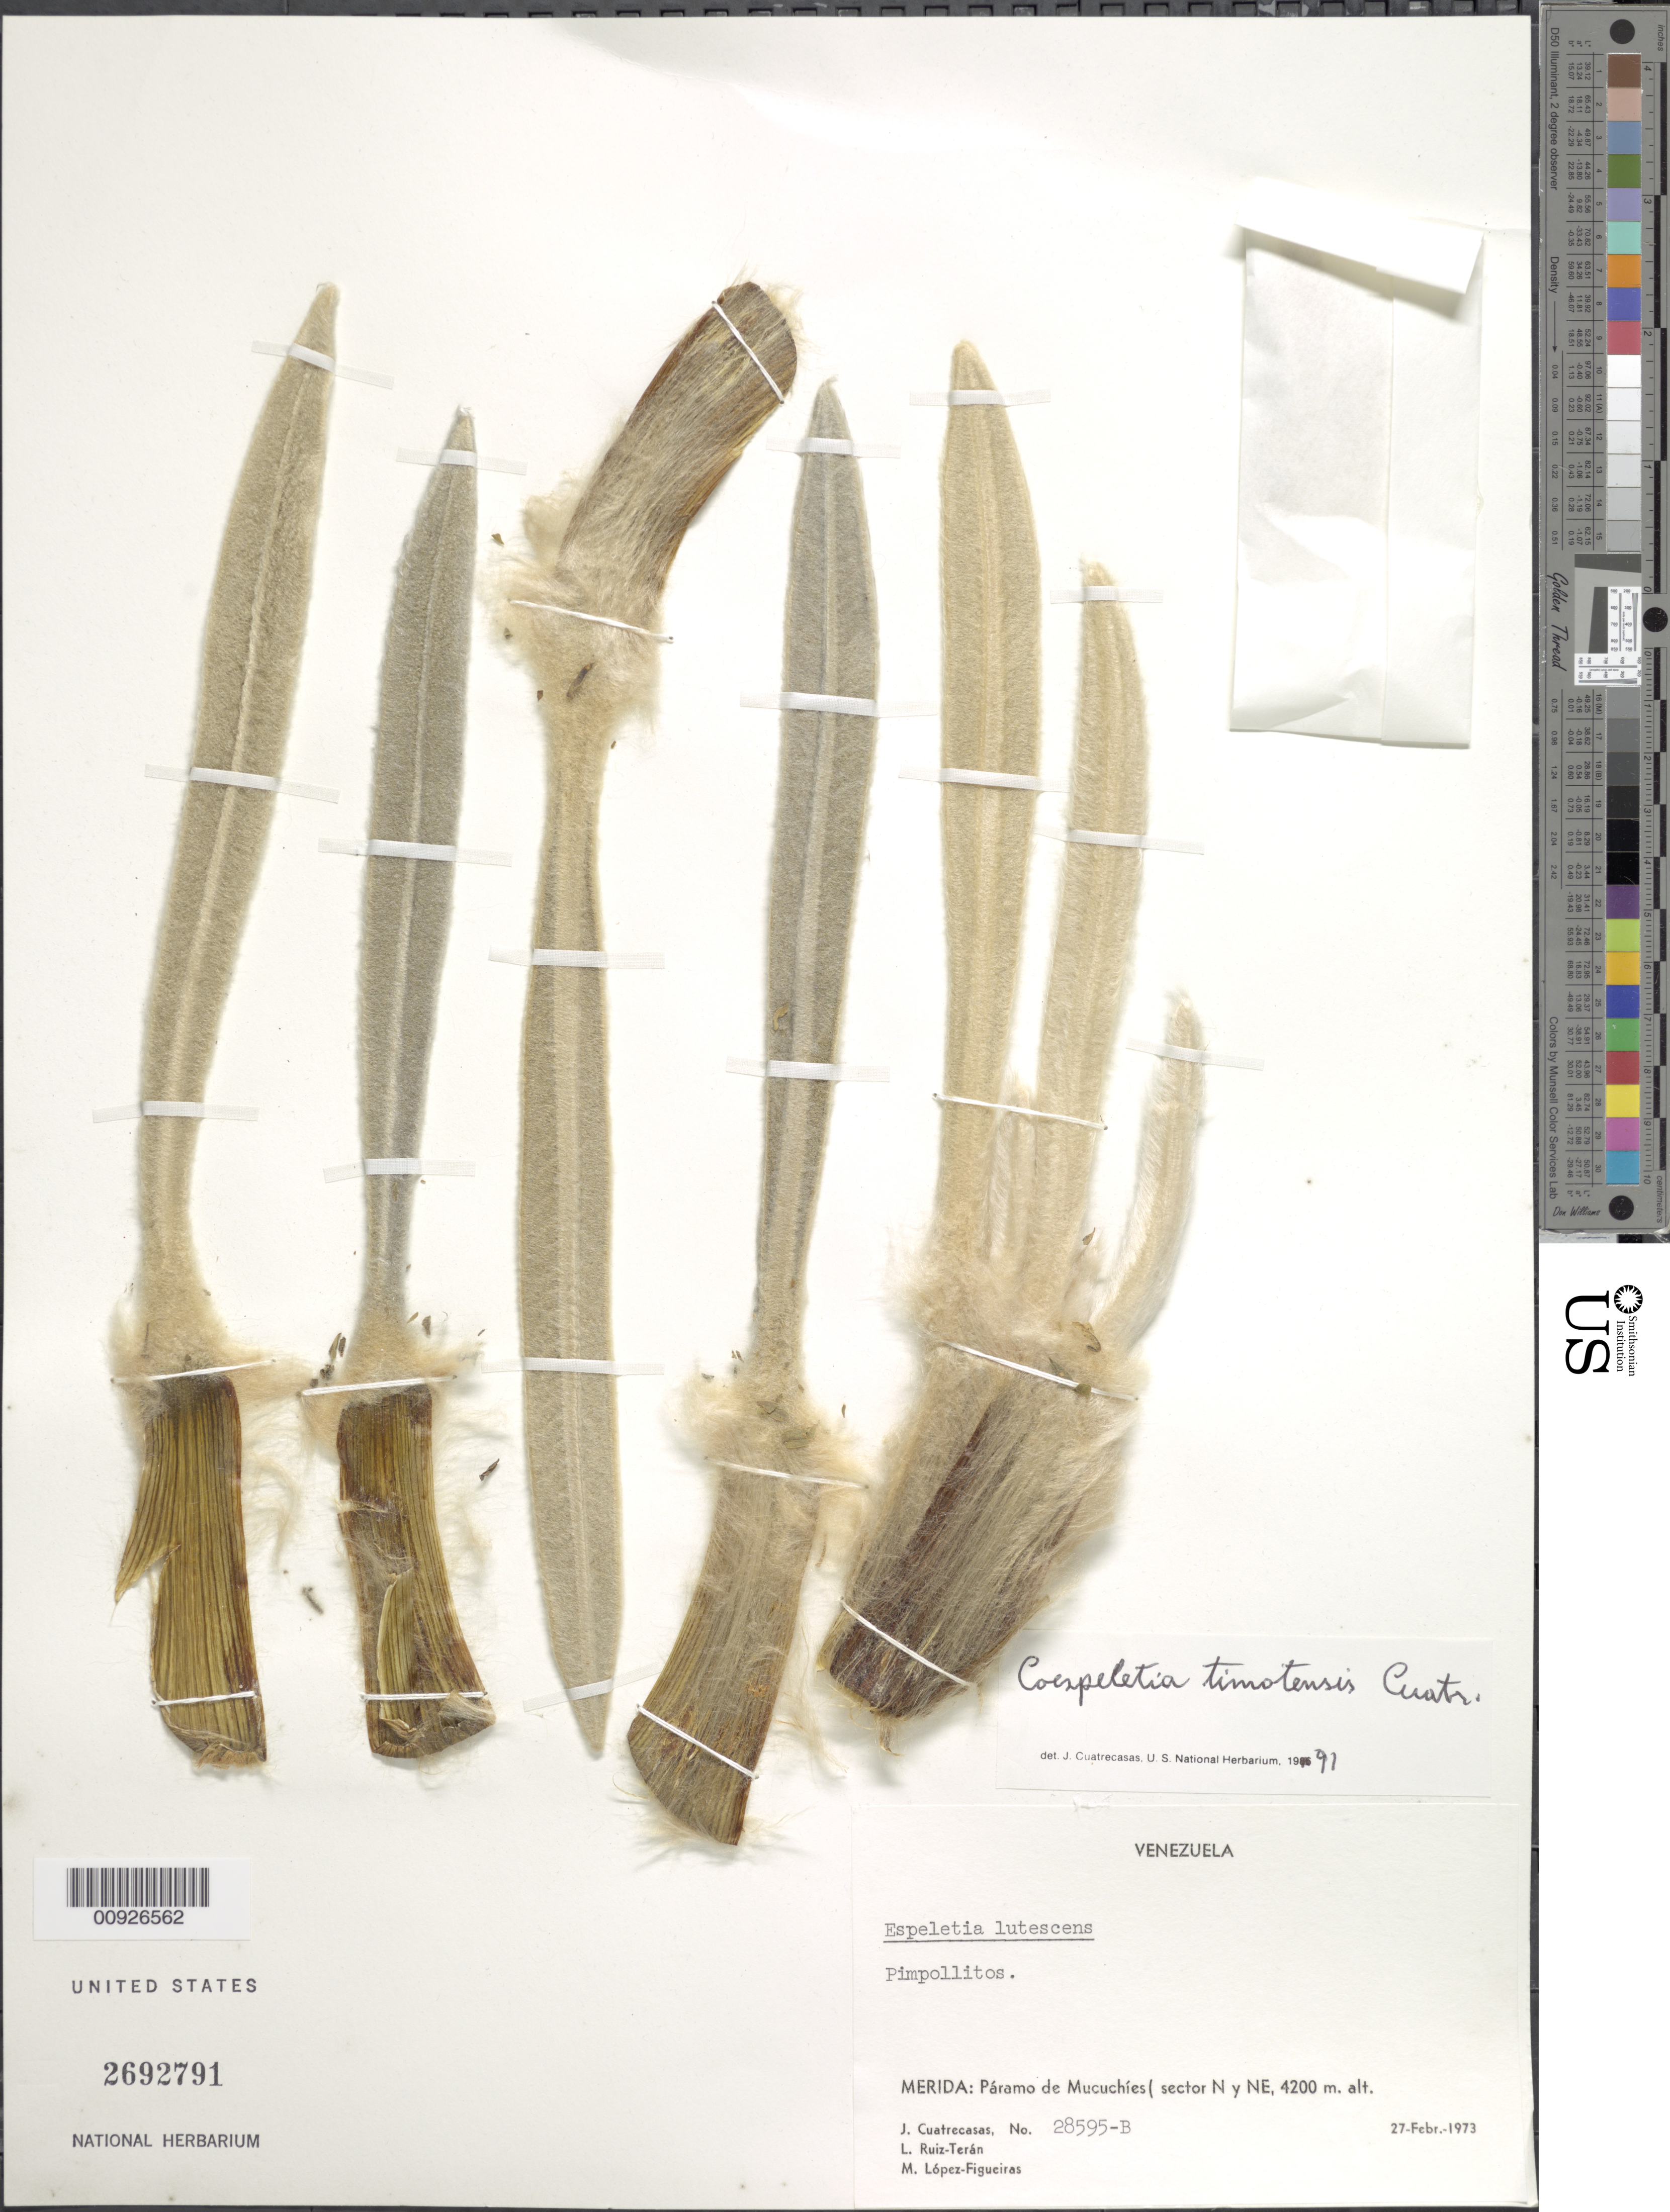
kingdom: Plantae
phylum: Tracheophyta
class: Magnoliopsida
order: Asterales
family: Asteraceae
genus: Coespeletia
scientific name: Coespeletia timotensis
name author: (Cuatrec.) Cuatrec.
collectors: J. Cuatrecasas, L. E. Ruíz-Terán & M. López Figueiras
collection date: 1973-02-27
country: Venezuela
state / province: Mérida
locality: P. de Mucuchíes. Sector N y NE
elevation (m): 4200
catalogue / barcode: US 2692791